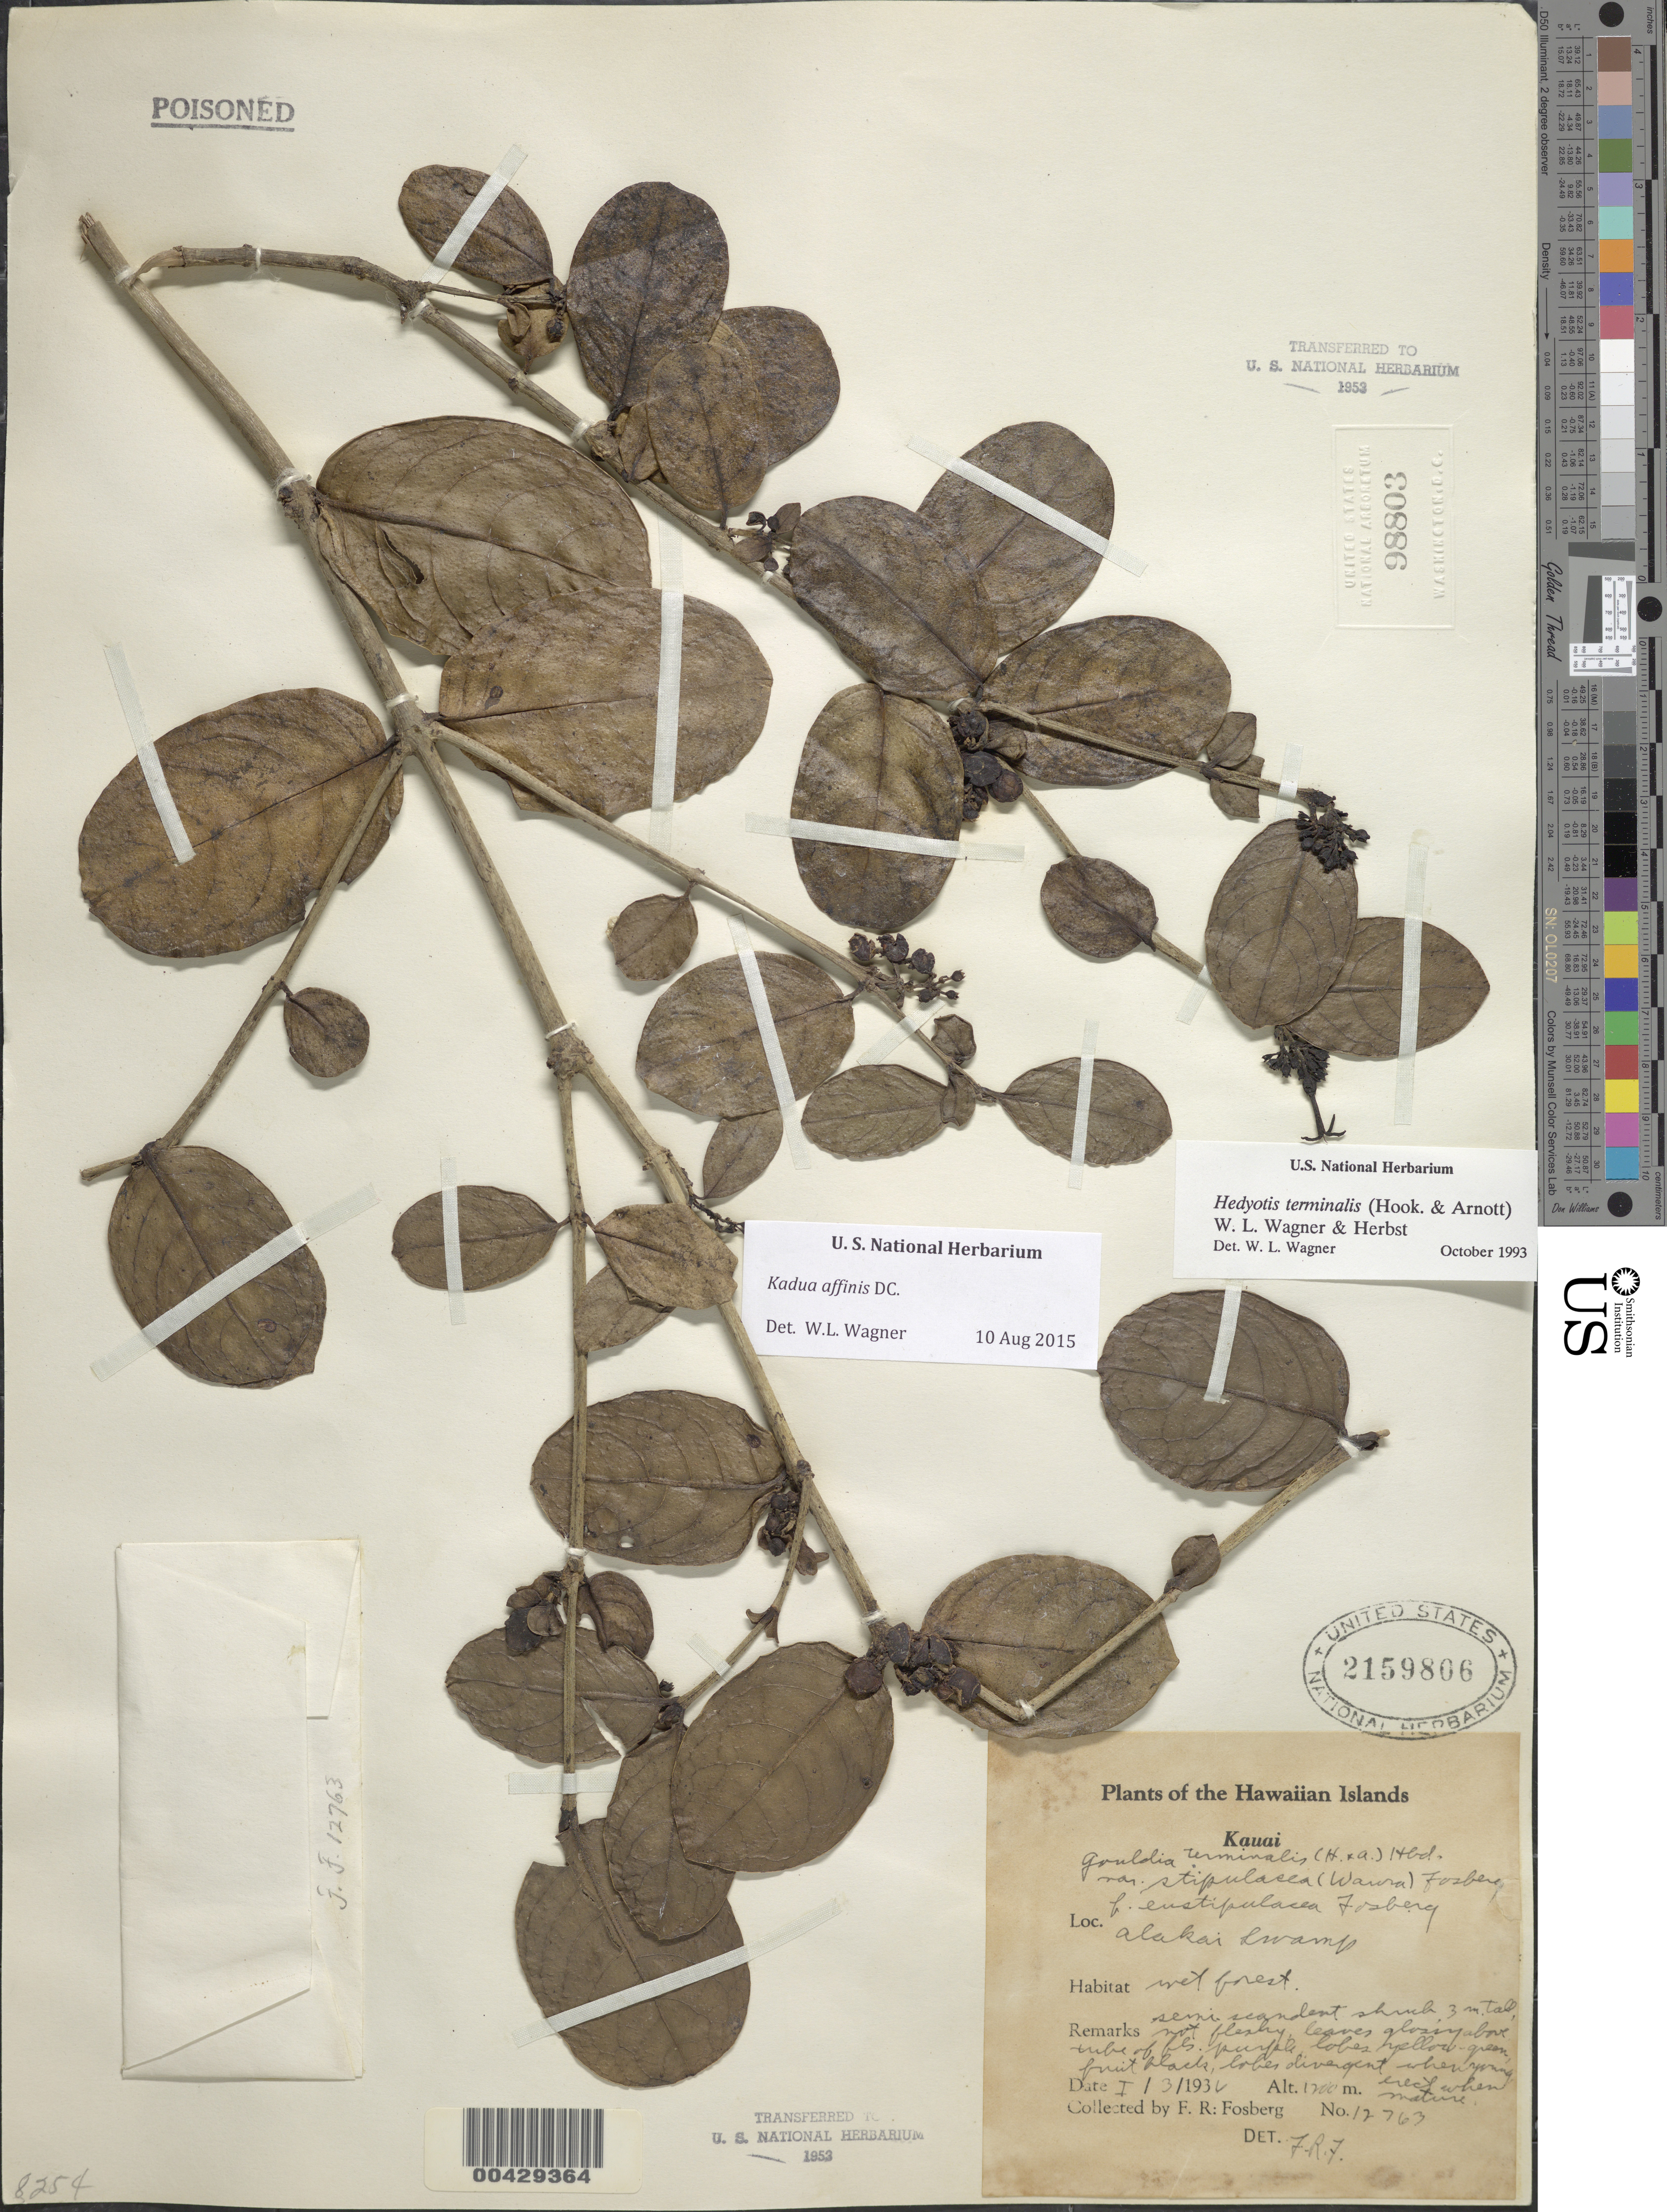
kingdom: Plantae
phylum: Tracheophyta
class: Magnoliopsida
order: Gentianales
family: Rubiaceae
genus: Kadua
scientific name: Kadua affinis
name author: DC.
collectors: F. R. Fosberg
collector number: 12763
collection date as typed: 3 Jan 1936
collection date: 1936-01-03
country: United States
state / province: Hawaii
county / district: Kauai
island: Kaua'i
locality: Alakai Swamp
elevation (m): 1200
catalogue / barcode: US 2159806